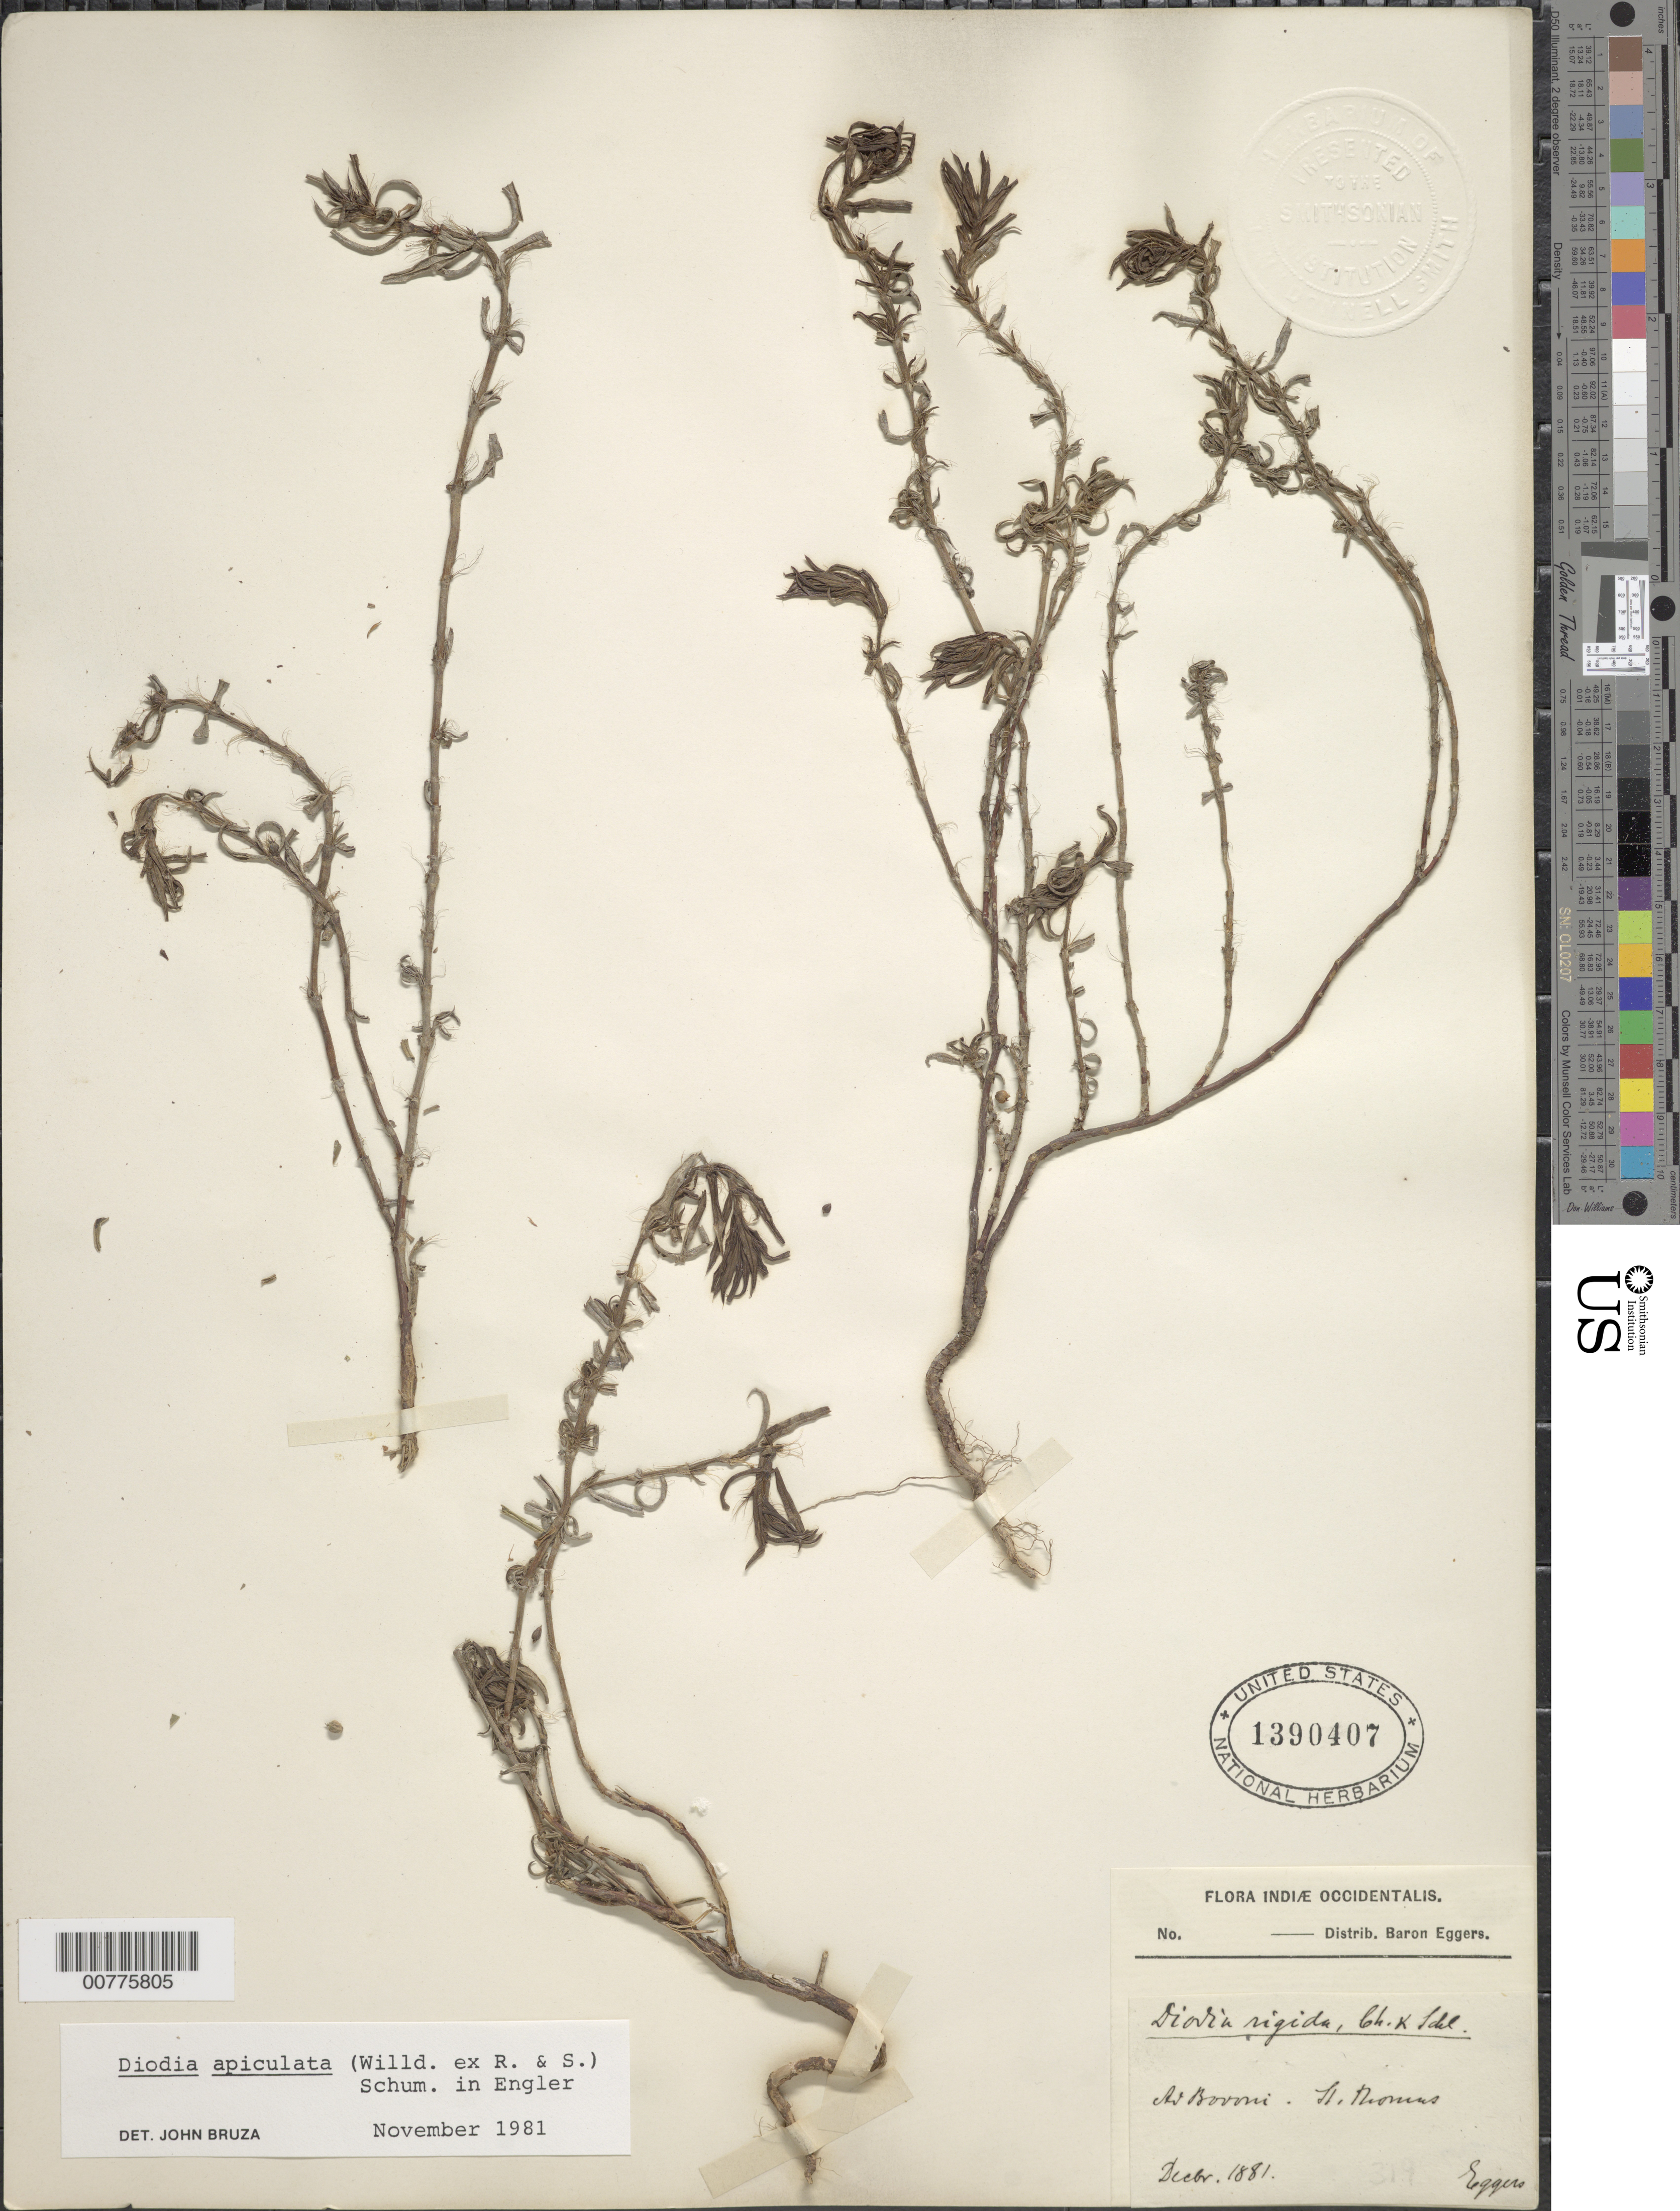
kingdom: Plantae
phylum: Tracheophyta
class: Magnoliopsida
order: Gentianales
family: Rubiaceae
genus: Diodella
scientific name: Diodella apiculata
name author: (Willd. ex Roem. & Schult.) Bacigalupo & E.L. Cabral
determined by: Bruza, J.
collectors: H. F. A. von Eggers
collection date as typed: Dec 1881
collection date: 1881-12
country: U.S. Virgin Islands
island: St. Thomas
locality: [illeg.]... Boroni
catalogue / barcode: US 1390407